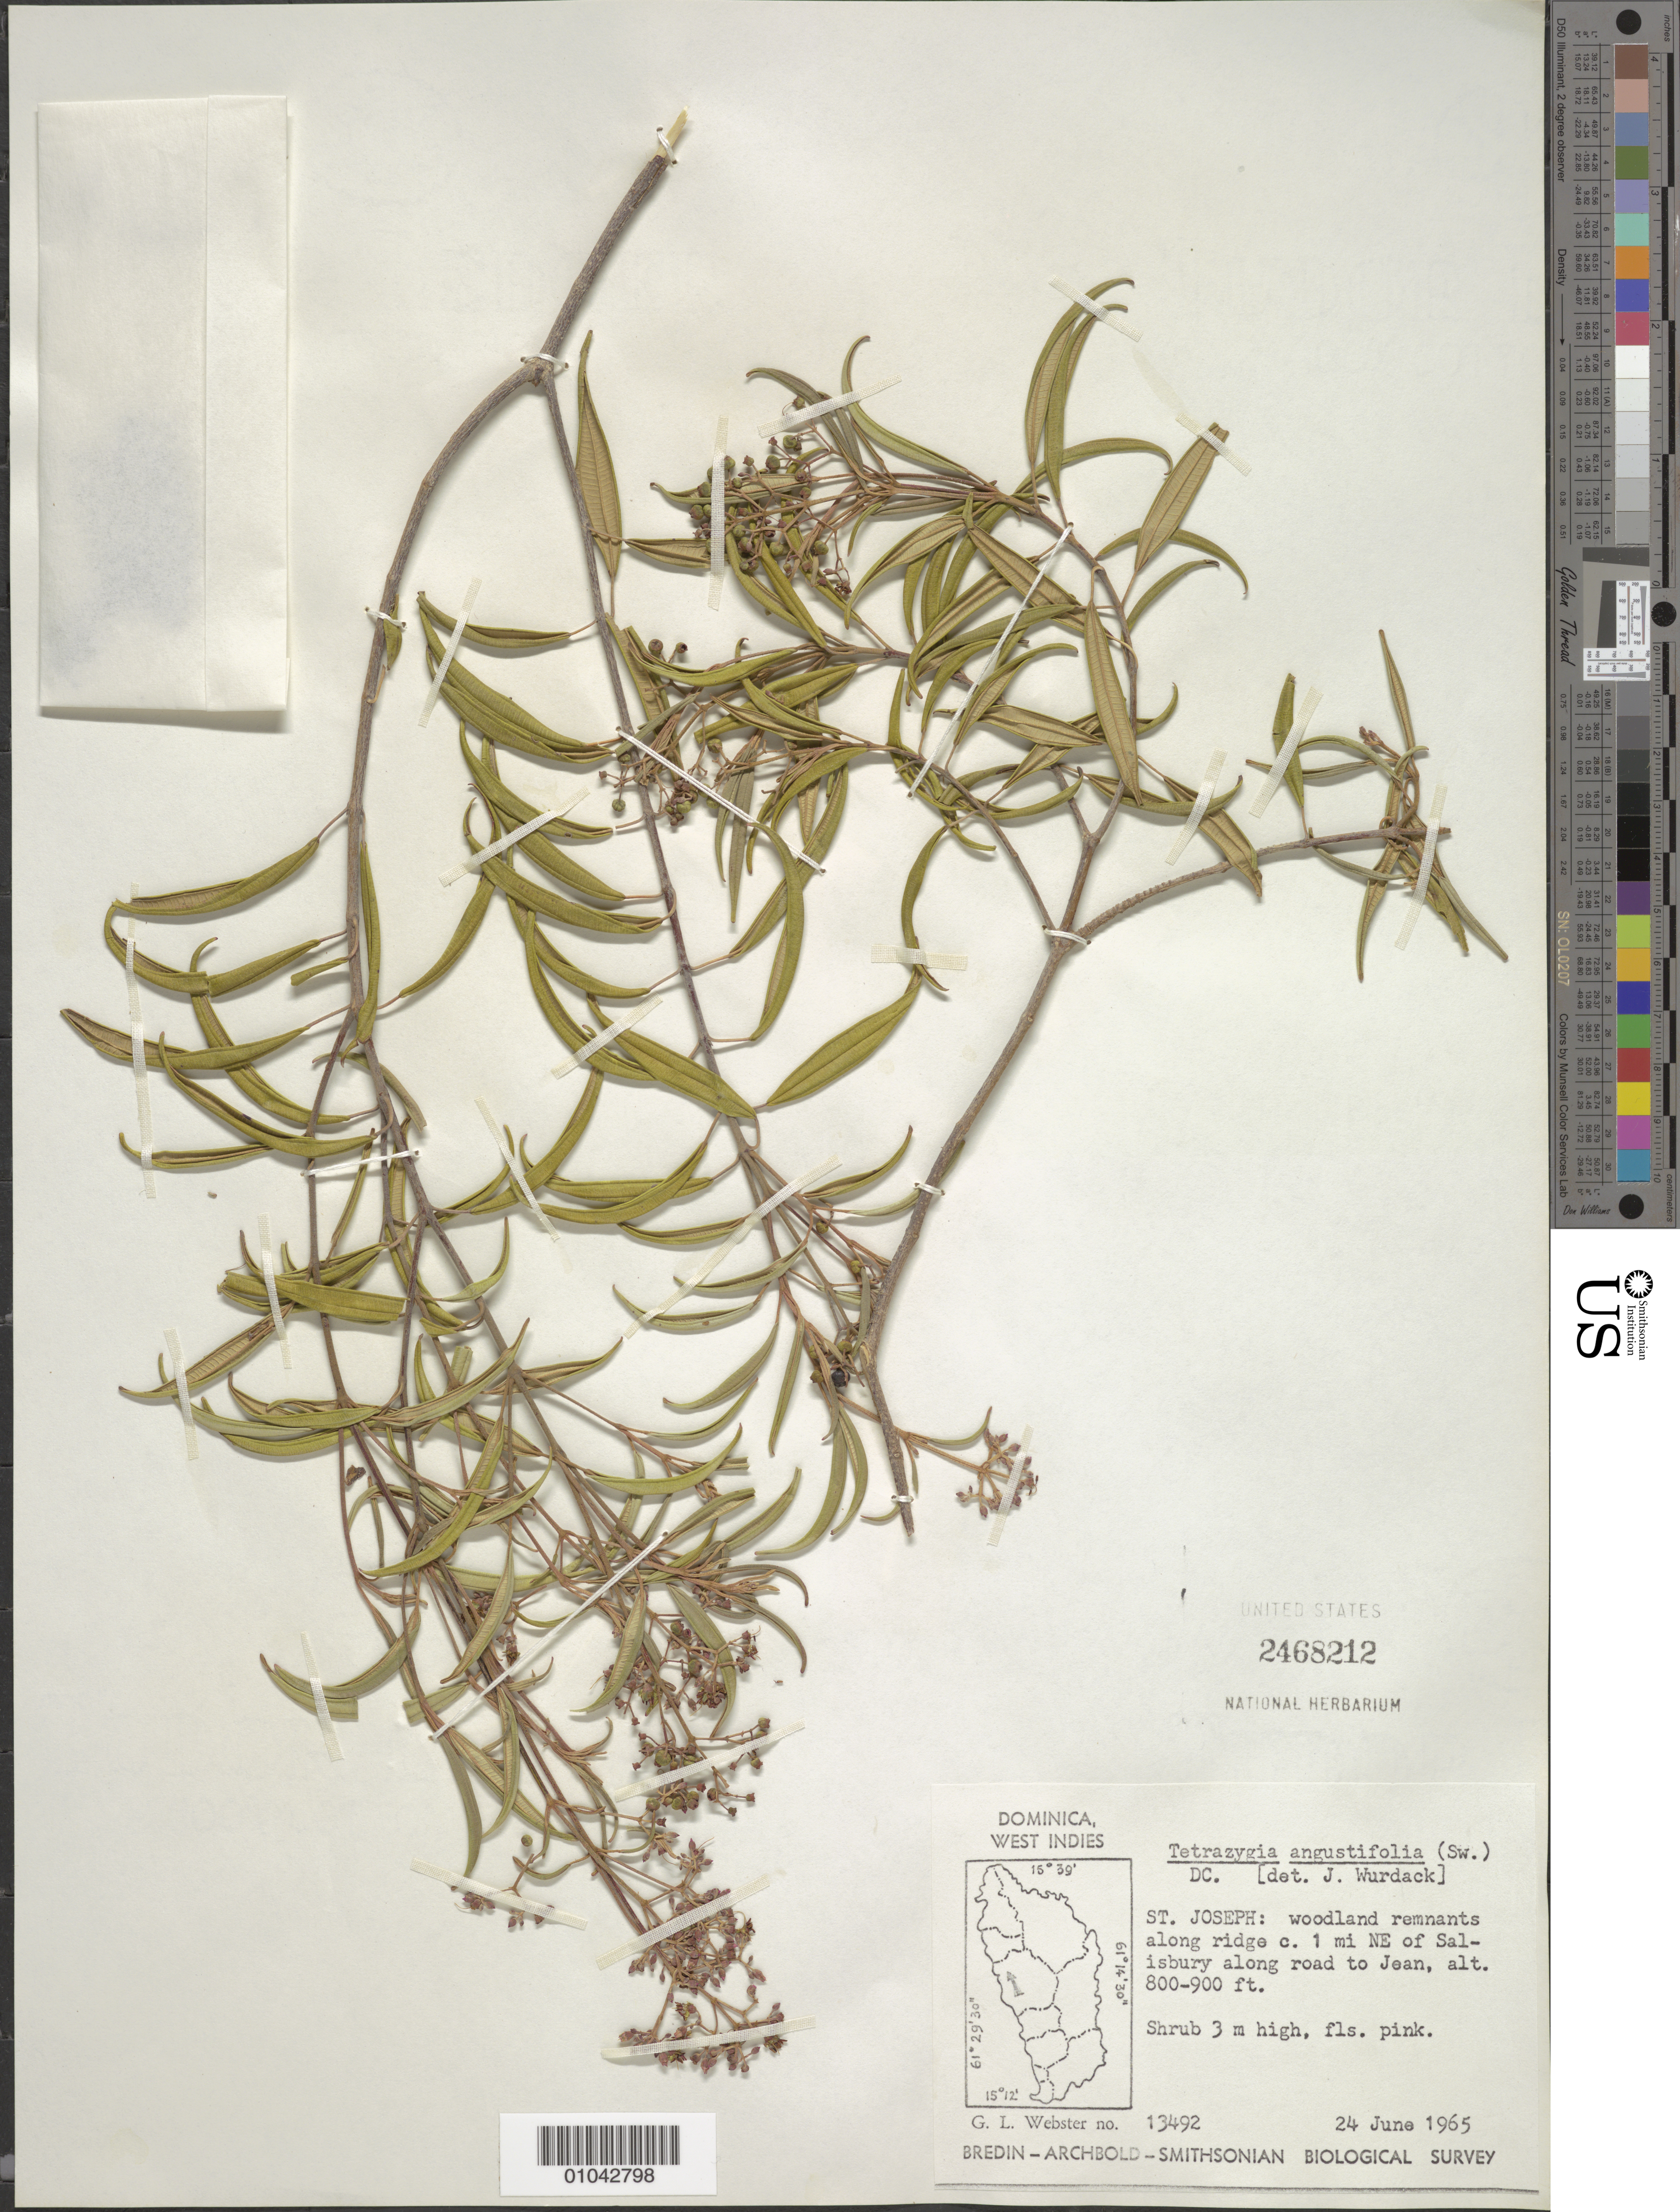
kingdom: Plantae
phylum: Tracheophyta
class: Magnoliopsida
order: Myrtales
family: Melastomataceae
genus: Tetrazygia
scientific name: Tetrazygia angustifolia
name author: (Sw.) DC.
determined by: Wurdack, John J., (US), US (UNITED STATES)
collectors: G. L. Webster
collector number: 13492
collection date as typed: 24 Jun 1965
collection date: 1965-06-24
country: Dominica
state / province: St. Joseph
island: Dominica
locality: Along ridge ca. 1 mile NE of Salisbury along road to Jean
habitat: Woodland remnants along ridge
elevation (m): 244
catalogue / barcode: US 2468212